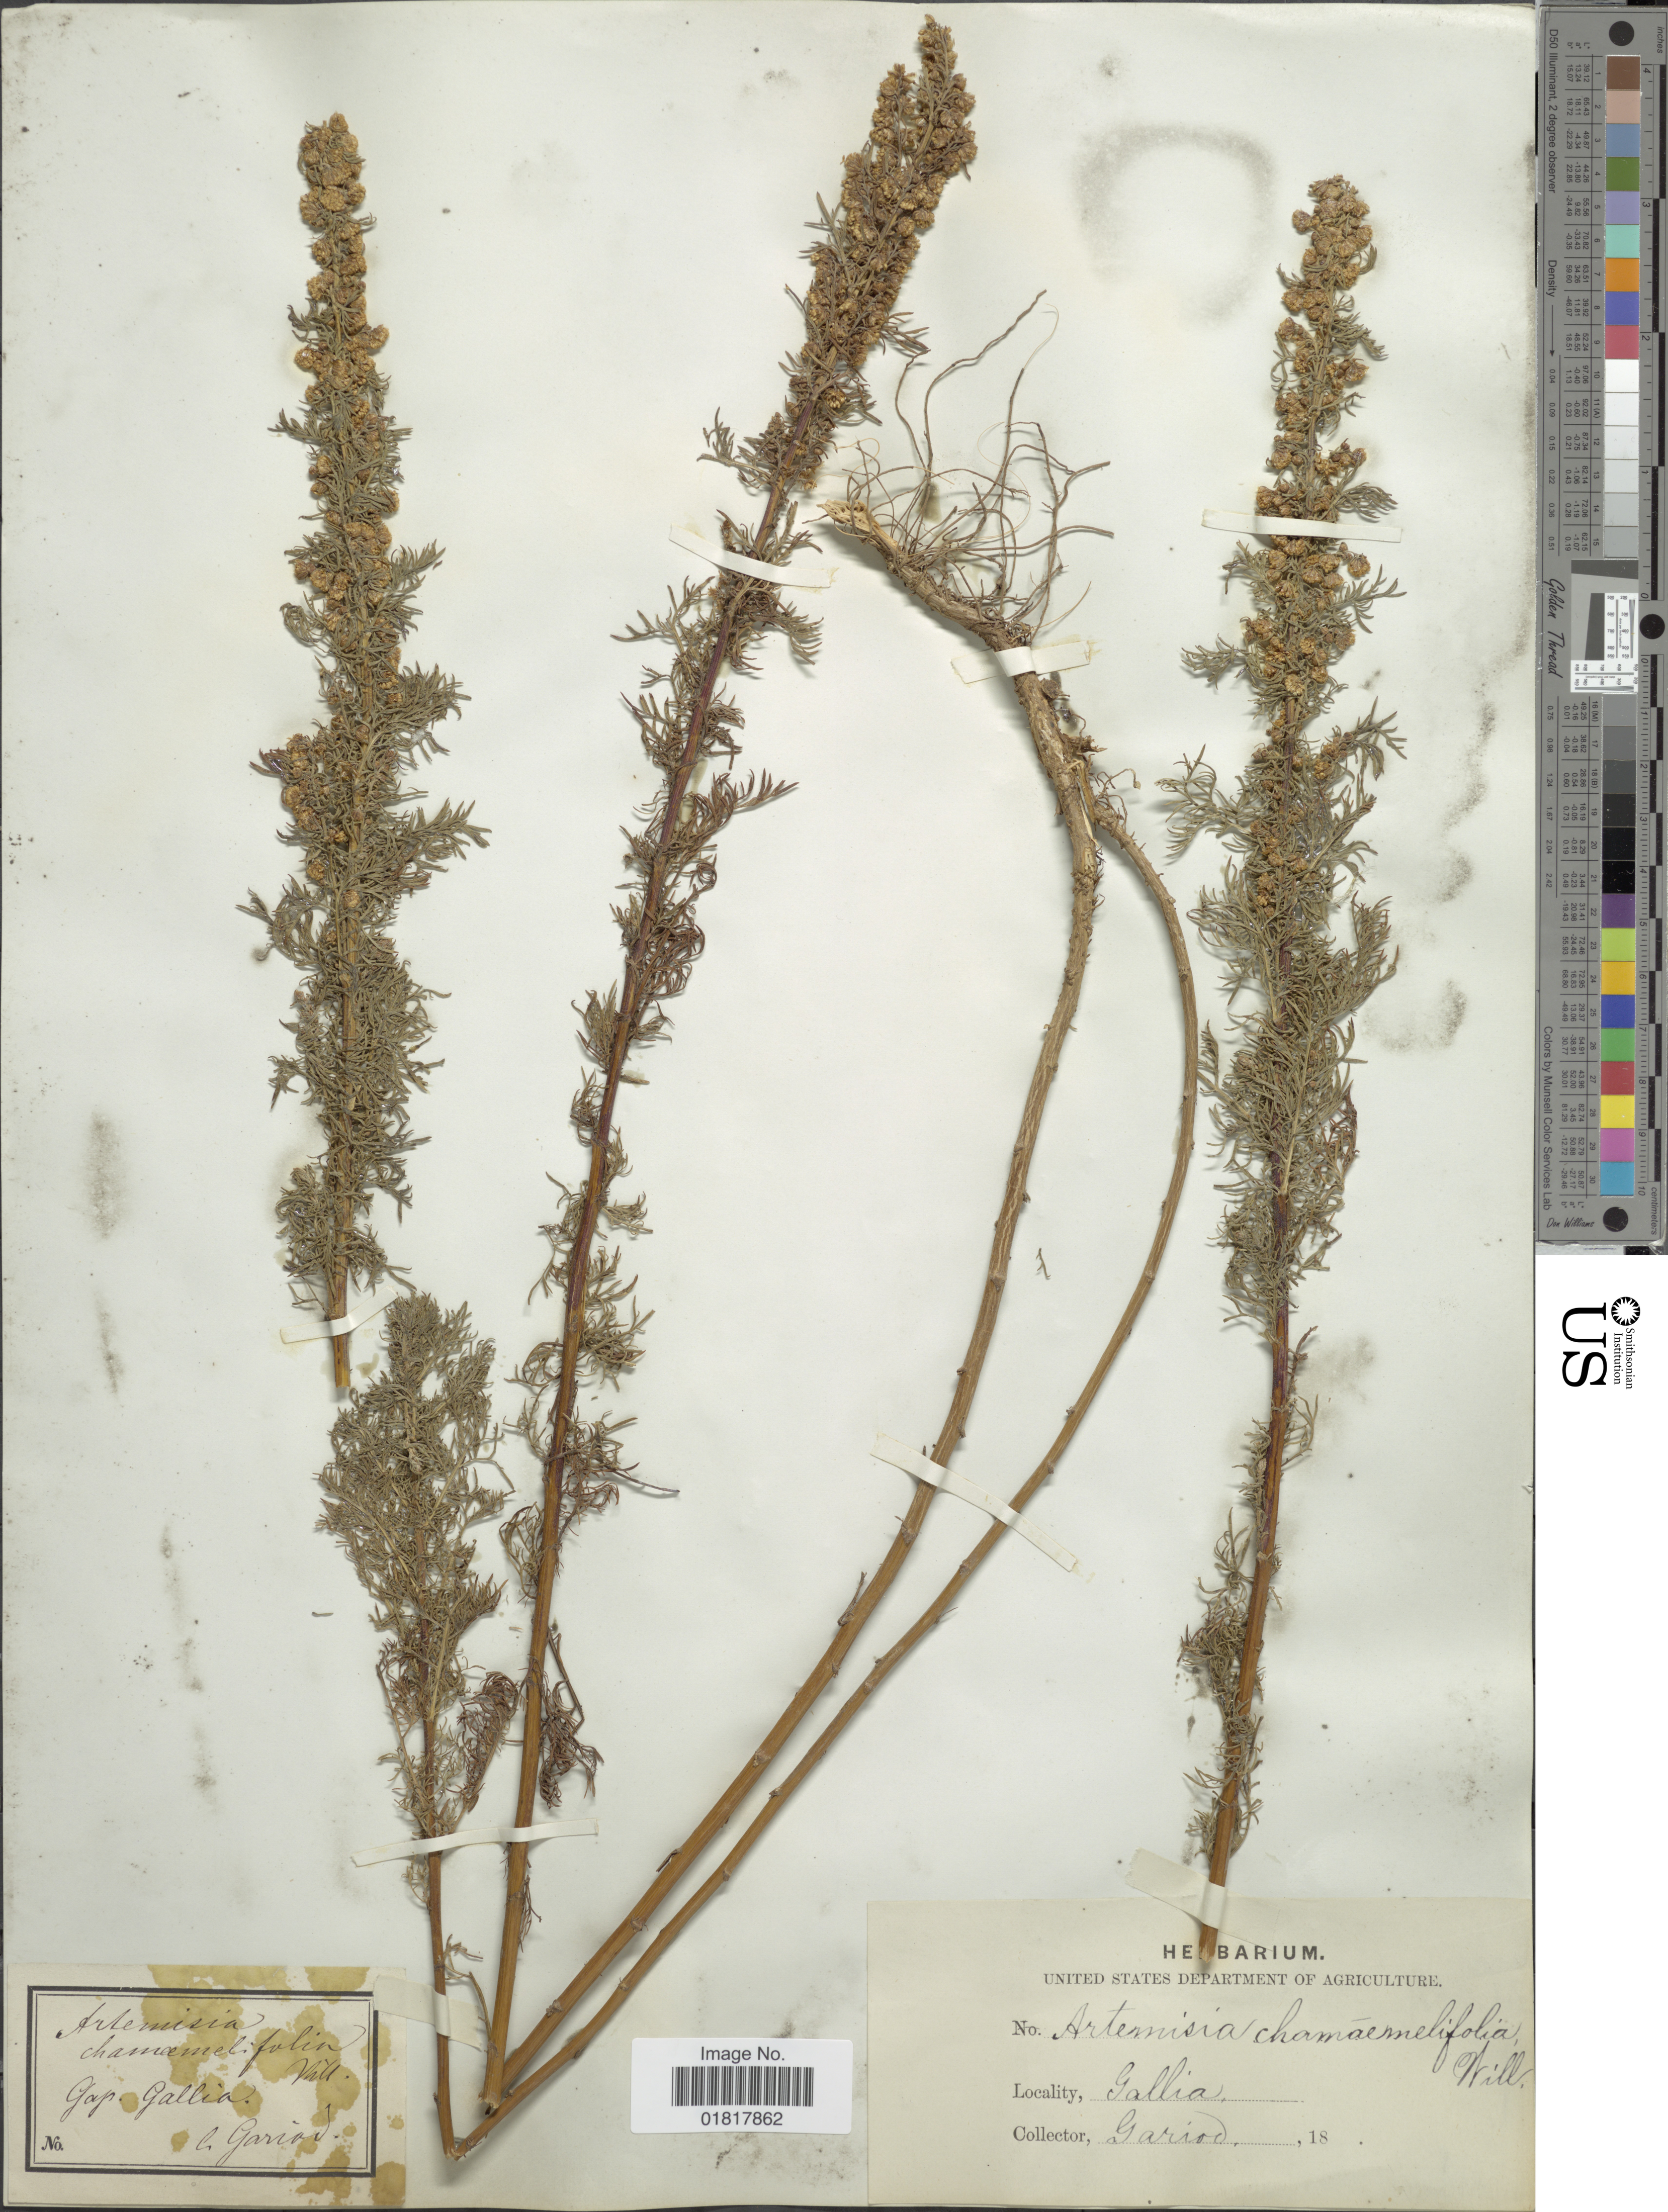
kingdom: Plantae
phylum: Tracheophyta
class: Magnoliopsida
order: Asterales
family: Asteraceae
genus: Artemisia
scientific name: Artemisia chamaemelifolia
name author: Vill.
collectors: C. Gariod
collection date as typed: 18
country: France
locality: Gap. Gallia